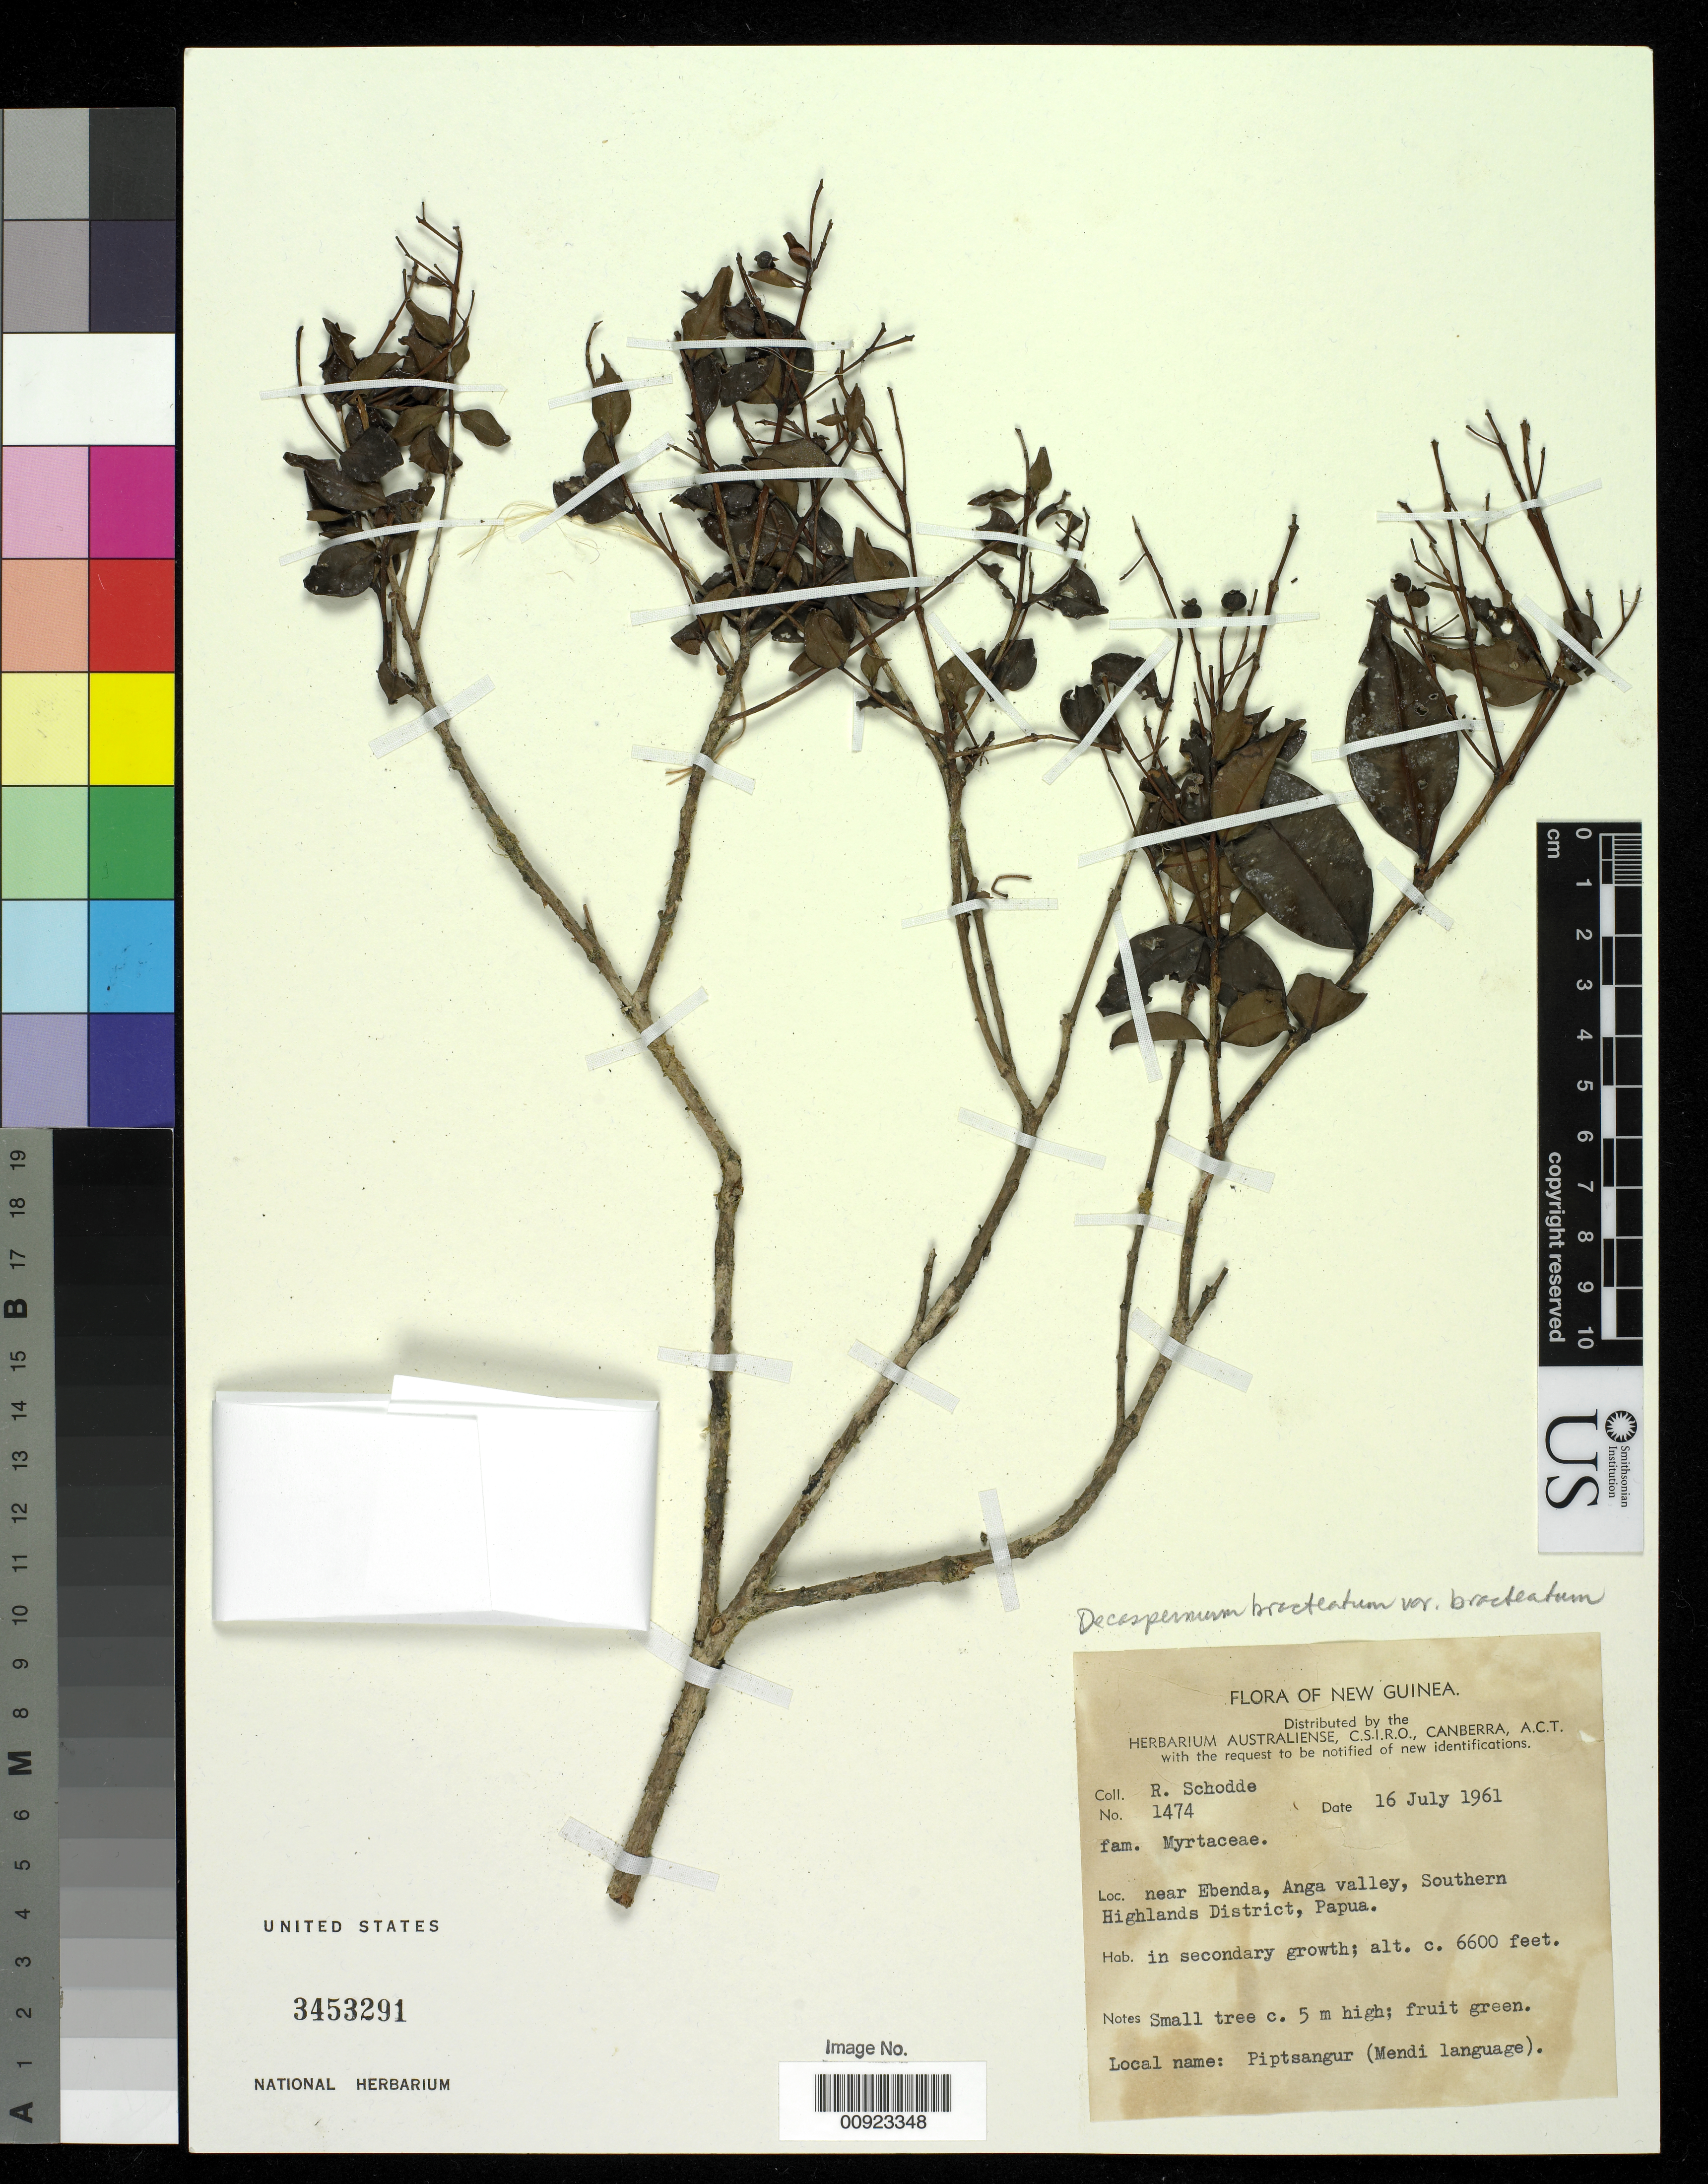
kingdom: Plantae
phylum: Tracheophyta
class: Magnoliopsida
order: Myrtales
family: Myrtaceae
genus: Decaspermum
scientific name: Decaspermum bracteatum var. bracteatum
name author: (Roxb.) A.J. Scott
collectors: R. Schodde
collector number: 1474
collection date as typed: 16 Jul 1961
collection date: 1961-07-16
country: Papua New Guinea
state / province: Southern Highlands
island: New Guinea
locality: Southern Highlands District, Anga Valley near Ebenda.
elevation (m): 2012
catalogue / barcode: US 3453291